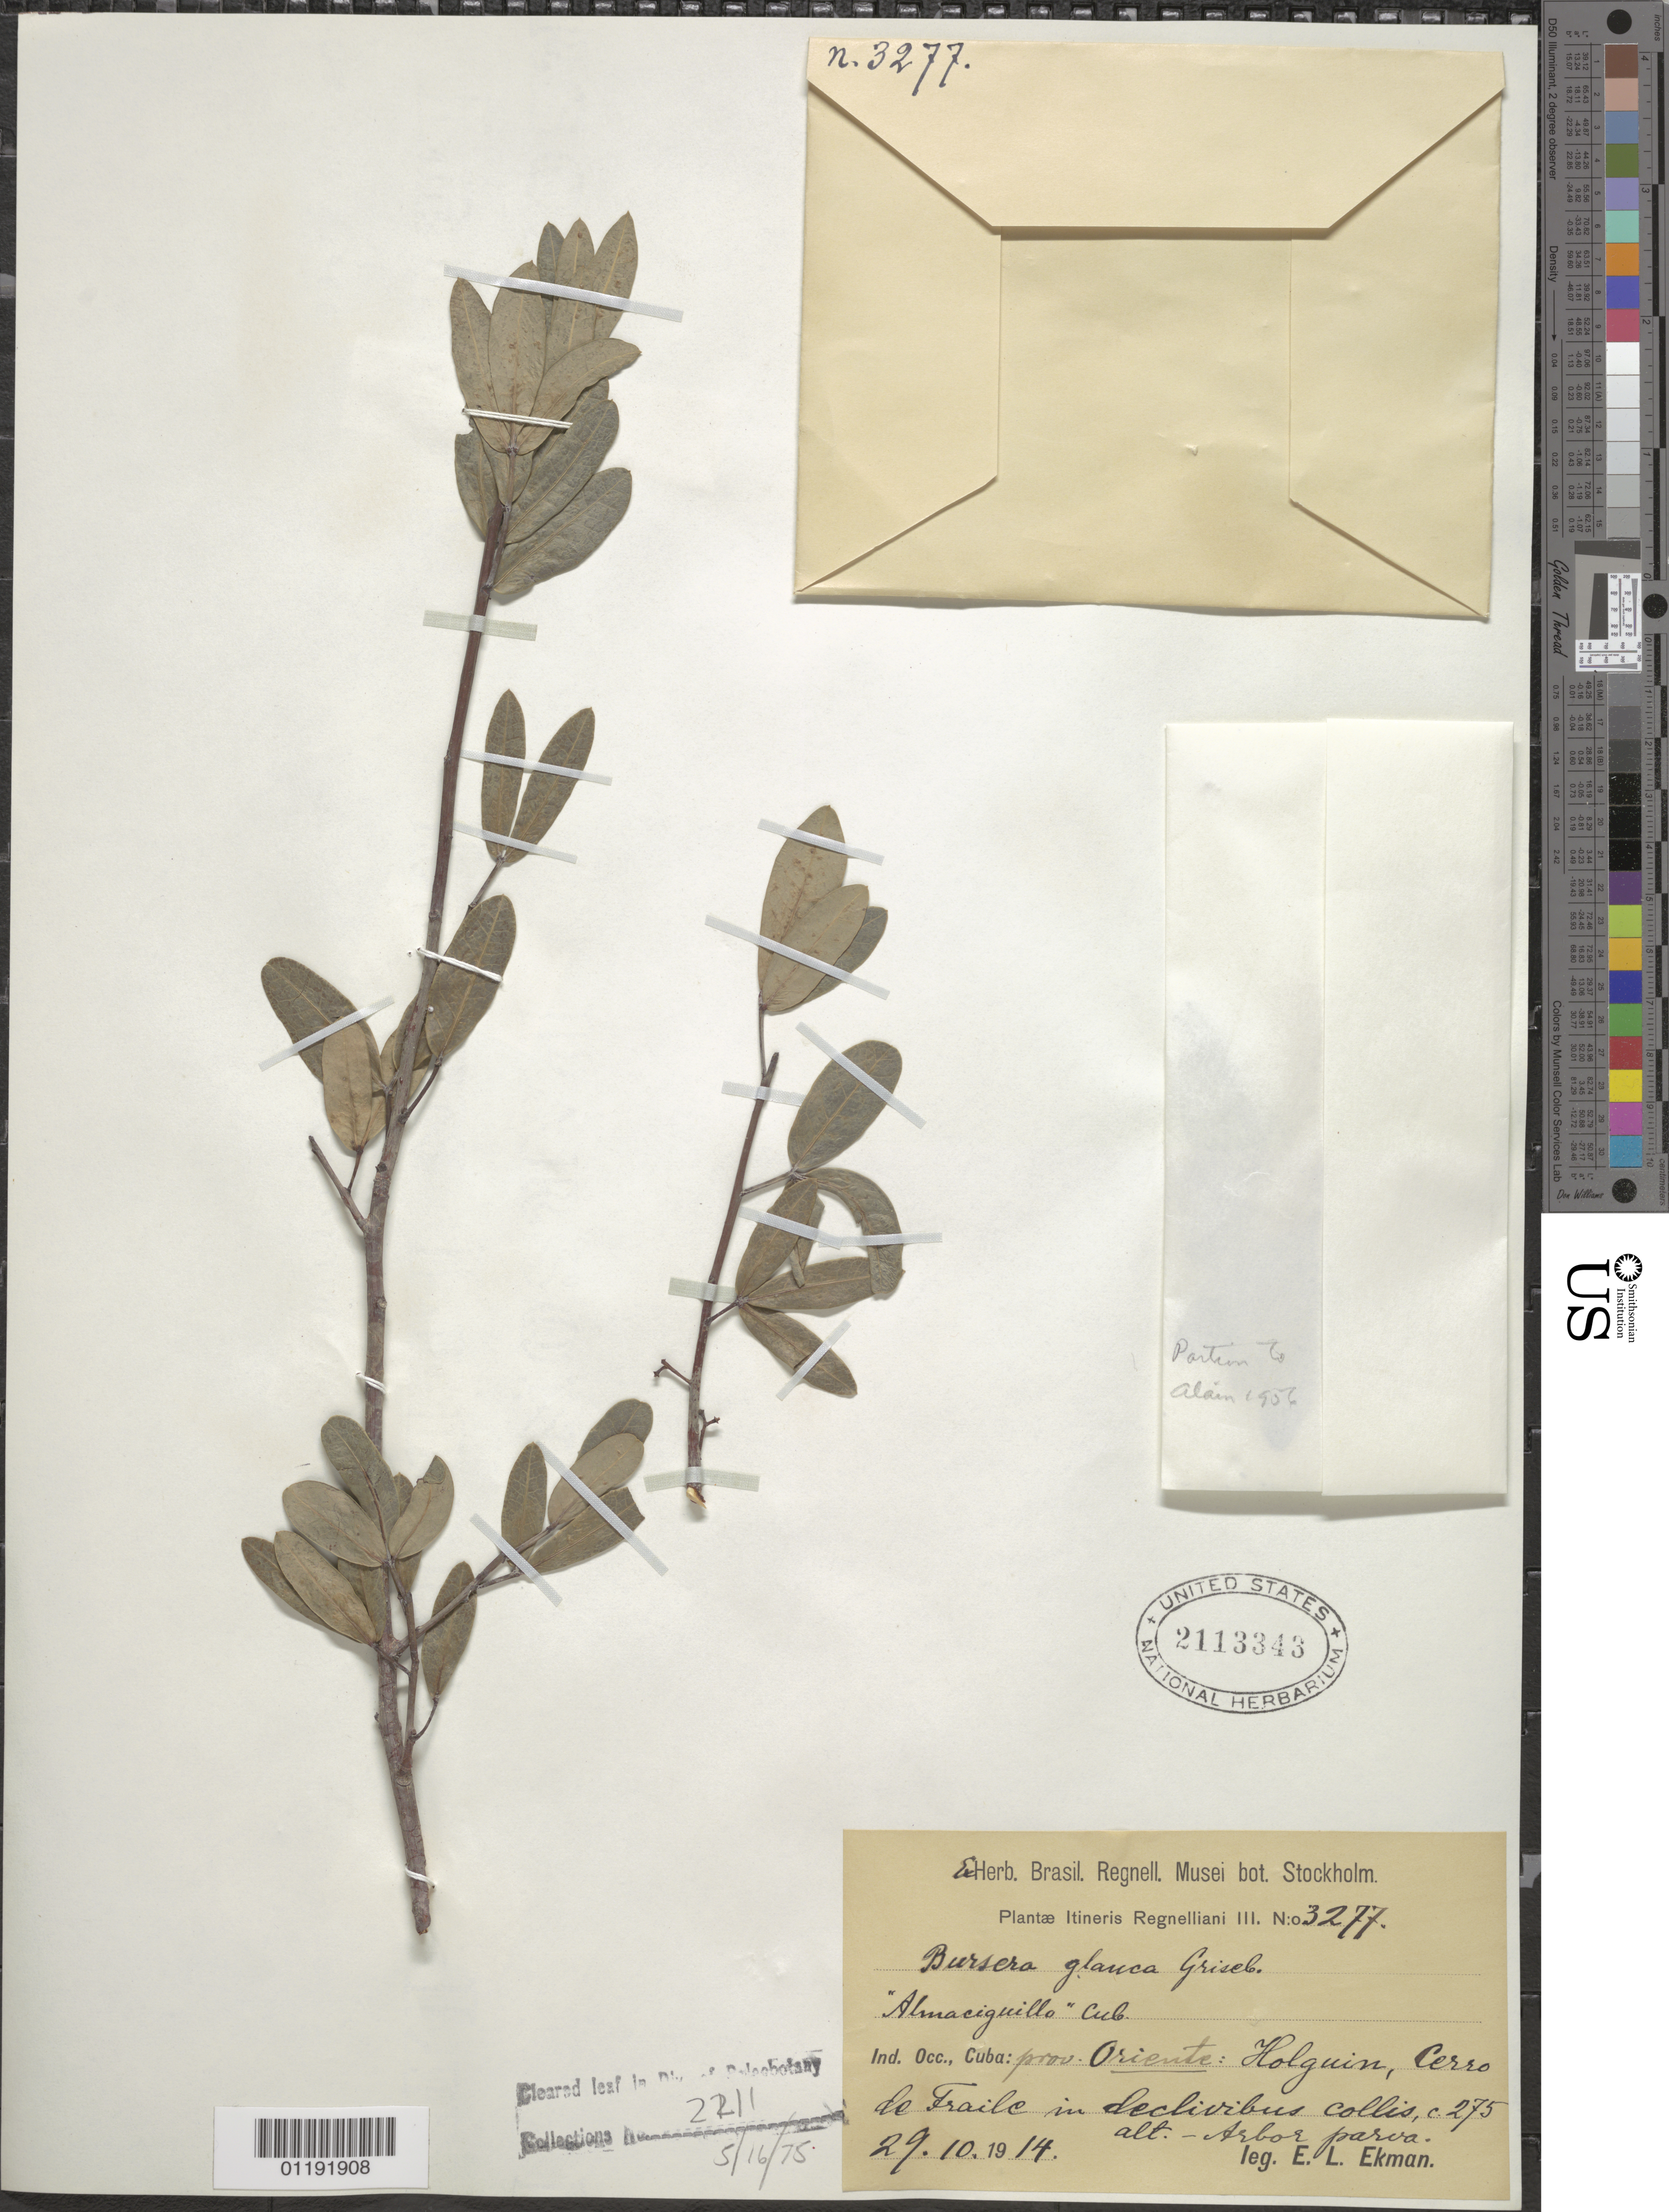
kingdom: Plantae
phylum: Tracheophyta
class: Magnoliopsida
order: Sapindales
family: Burseraceae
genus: Bursera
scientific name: Bursera glauca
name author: Griseb.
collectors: E. L. Ekman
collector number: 3277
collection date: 1914-10-29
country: Cuba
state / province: Santiago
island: Cuba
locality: Cerro de Fraile (Fraile Hill)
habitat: Hill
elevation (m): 275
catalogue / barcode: US 2113343